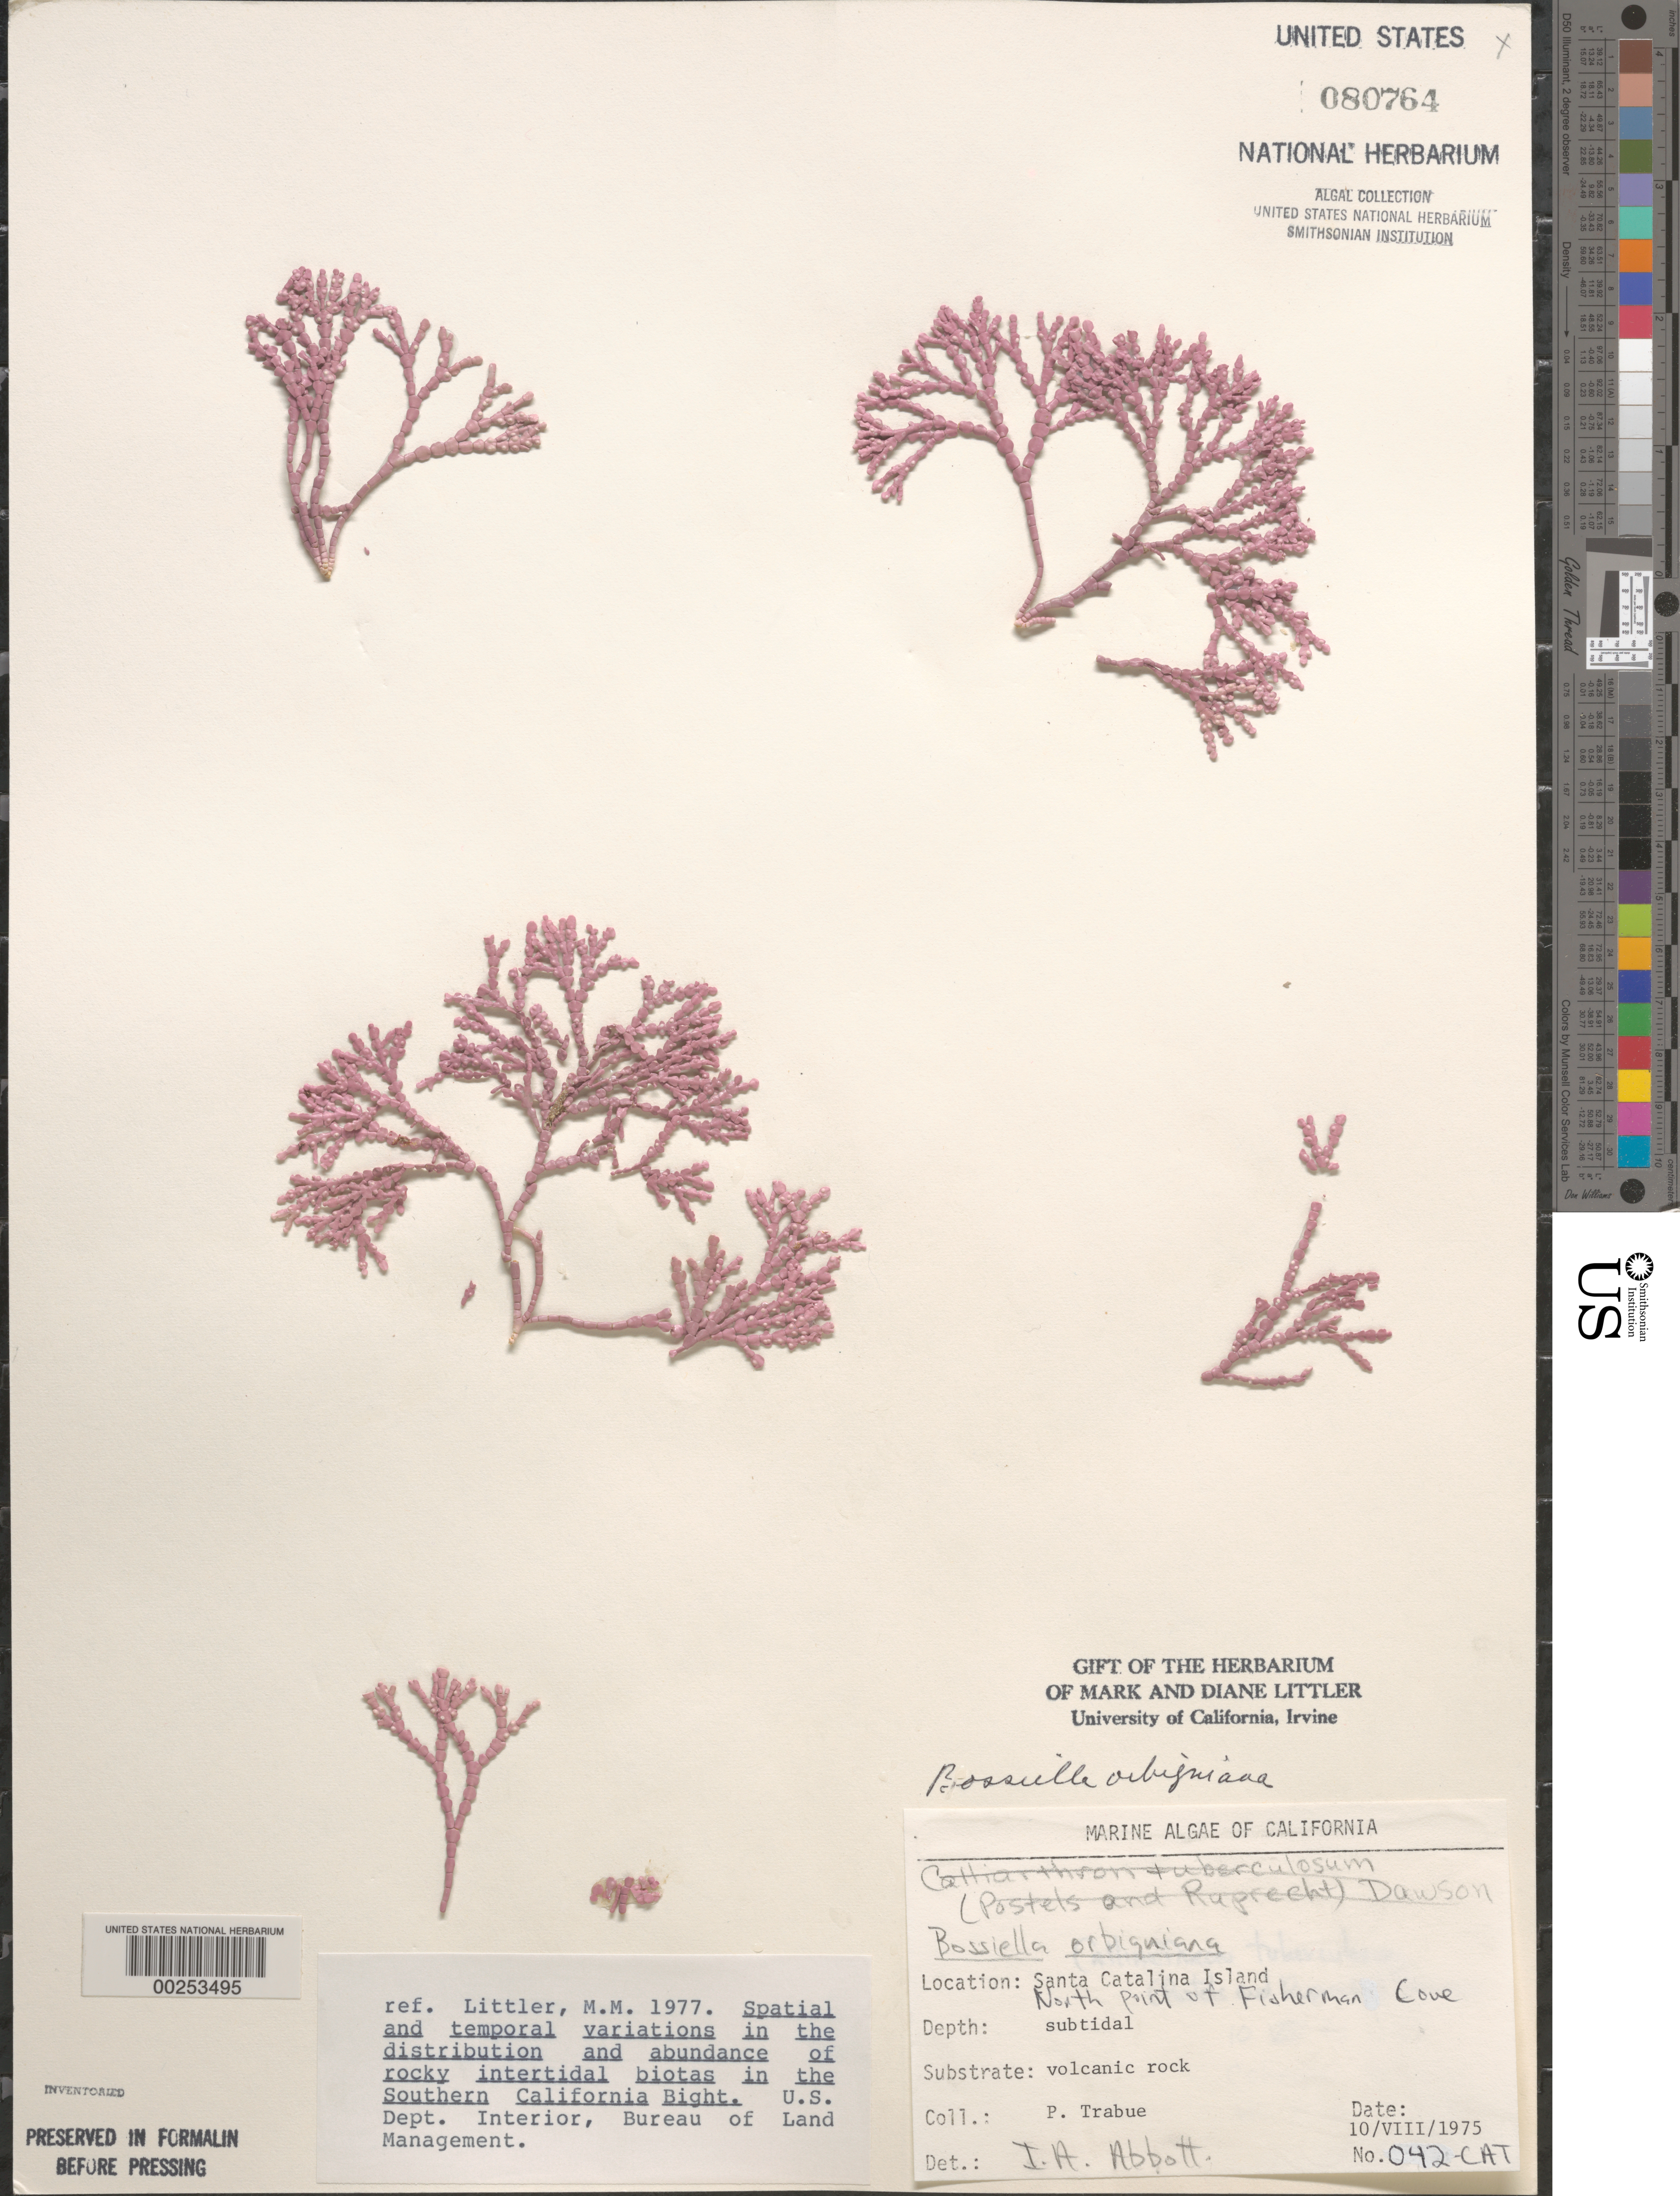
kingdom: Plantae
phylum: Rhodophyta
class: Florideophyceae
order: Corallinales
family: Corallinaceae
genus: Bossiella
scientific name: Bossiella orbigniana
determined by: Abbott, Isabella A.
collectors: P. J. Trabue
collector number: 042-cat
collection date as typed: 10 Aug 1975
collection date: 1975-08-10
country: United States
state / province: California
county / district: Los Angeles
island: Santa Catalina Island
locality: Fishermen Cove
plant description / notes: BLM-SOCALBIGHT Rocky Intertidal Survey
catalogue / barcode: US 80764